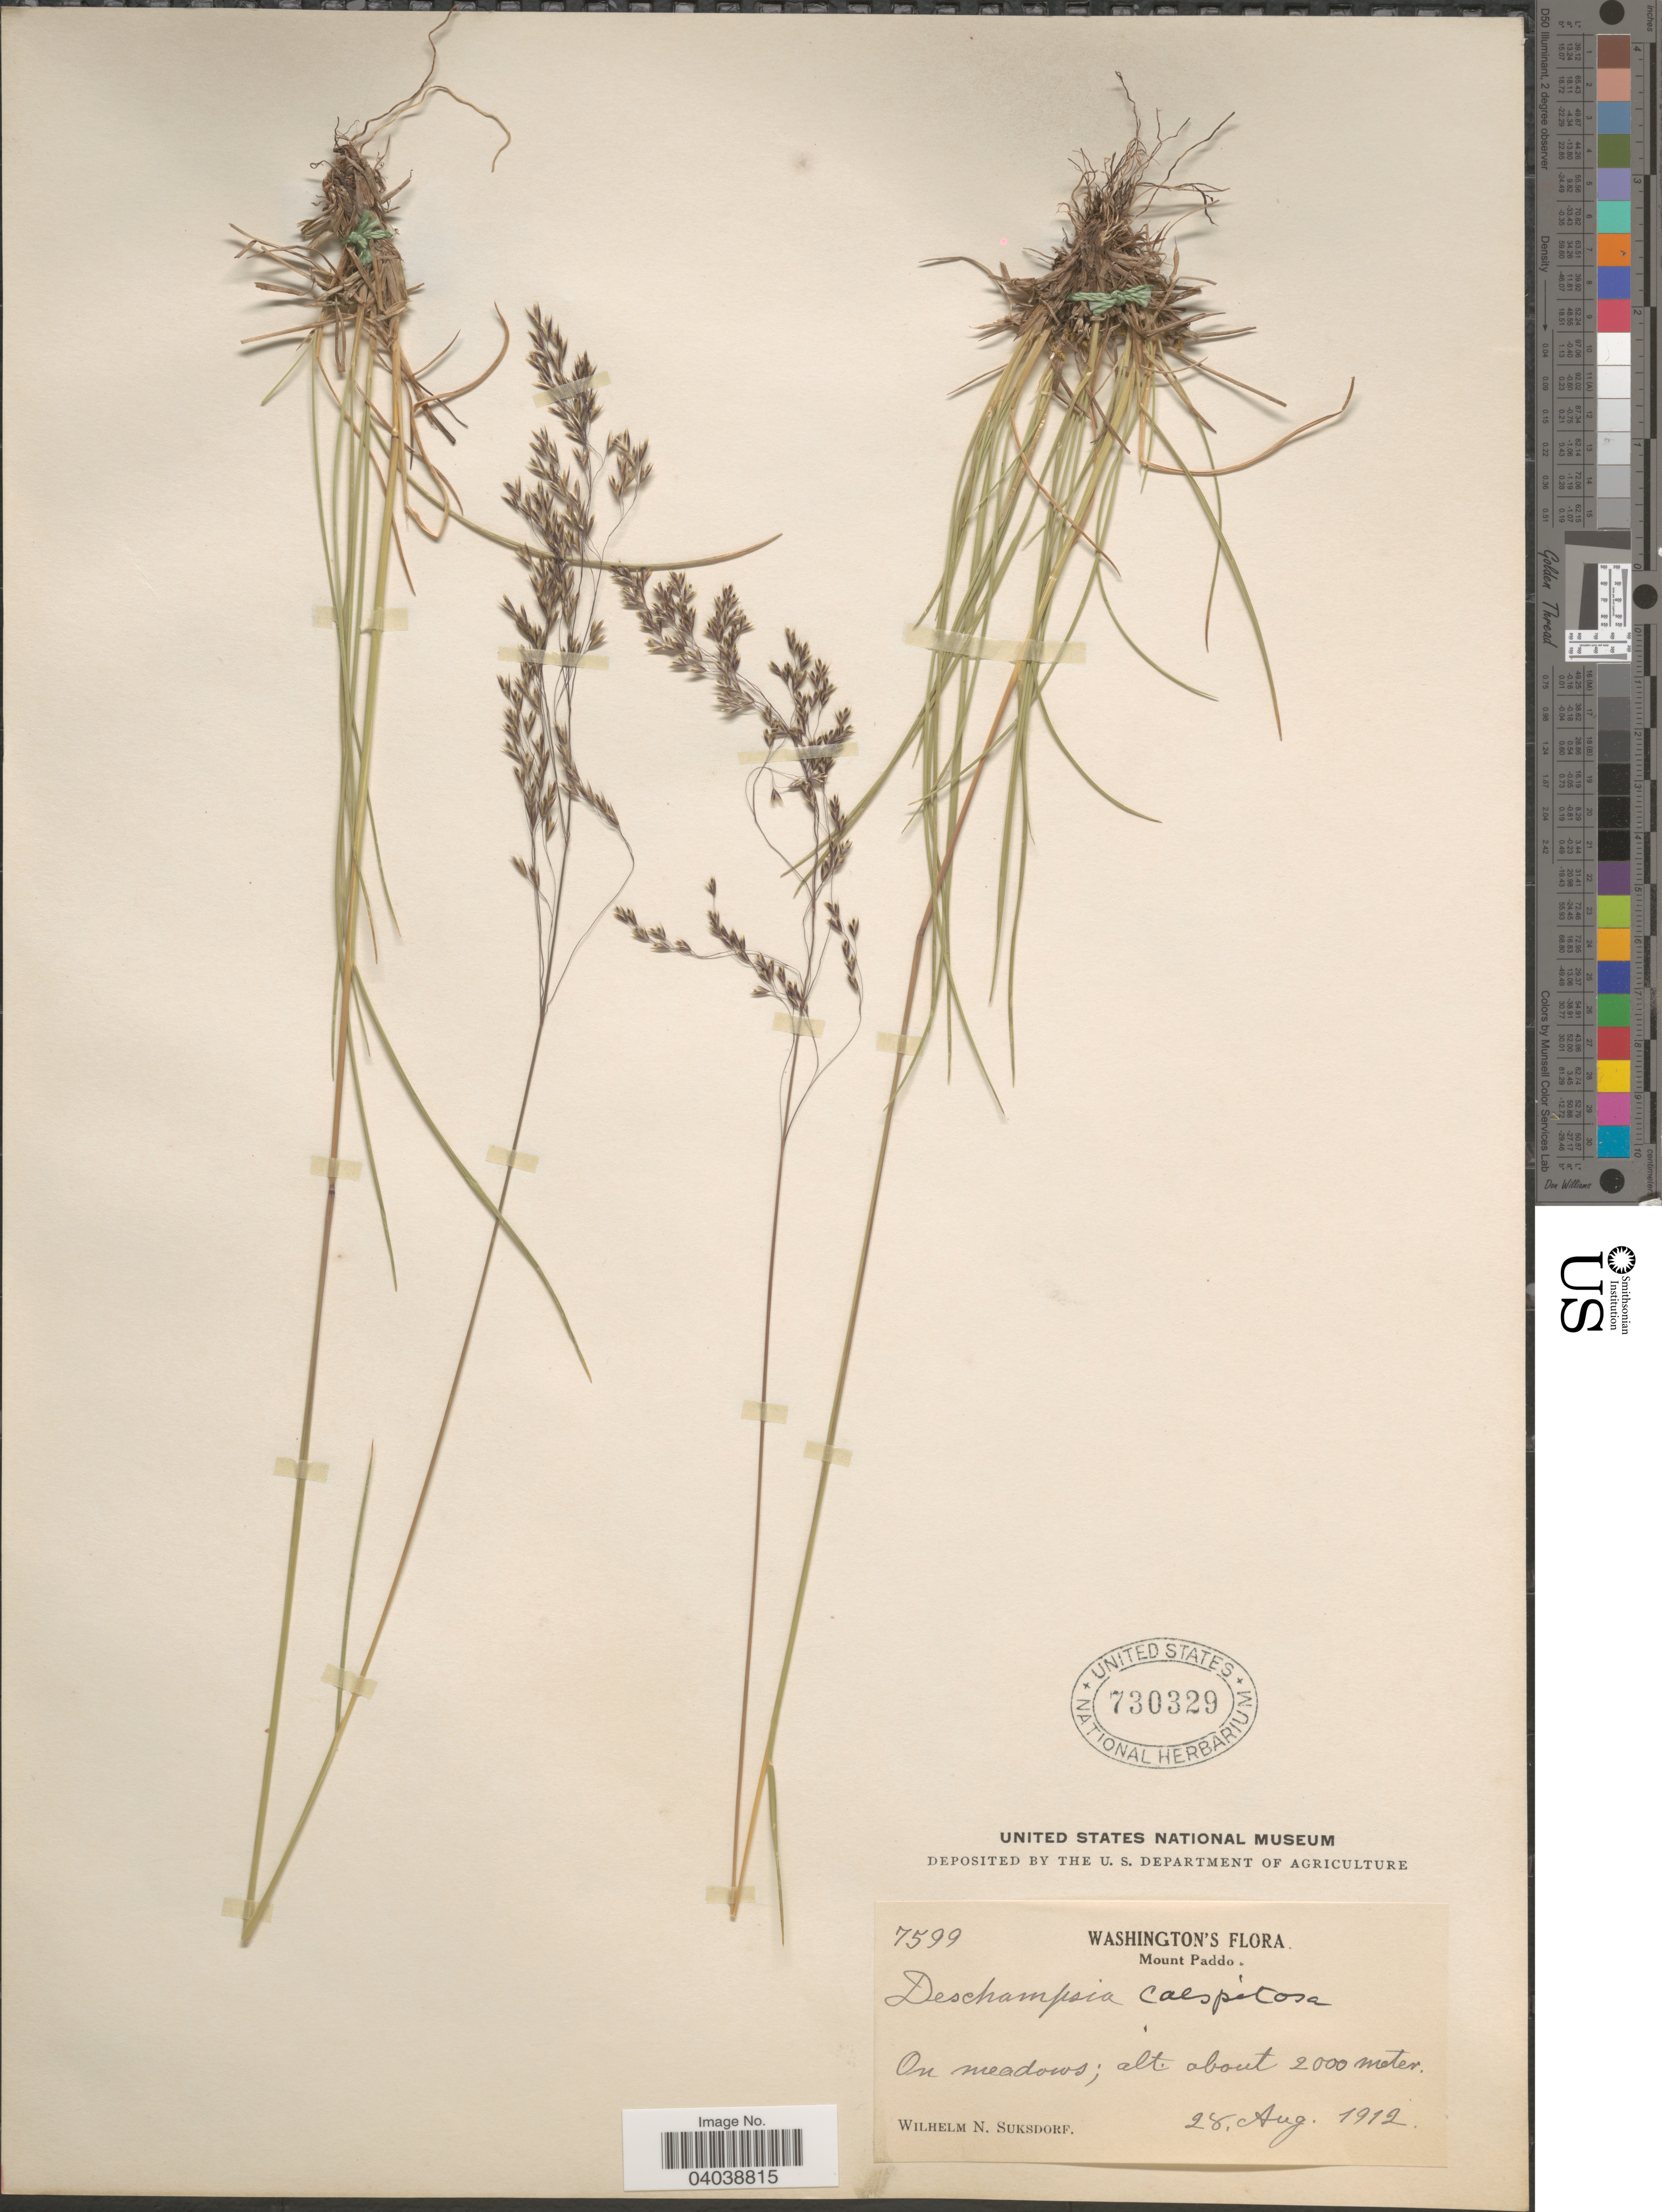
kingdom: Plantae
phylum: Tracheophyta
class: Liliopsida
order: Poales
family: Poaceae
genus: Deschampsia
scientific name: Deschampsia cespitosa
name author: (L.) P. Beauv.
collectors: W. N. Suksdorf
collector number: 7599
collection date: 1912-08-28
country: United States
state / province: Washington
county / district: Skamania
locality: Mount Paddo. On meadows.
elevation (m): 2000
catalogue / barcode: US 730329